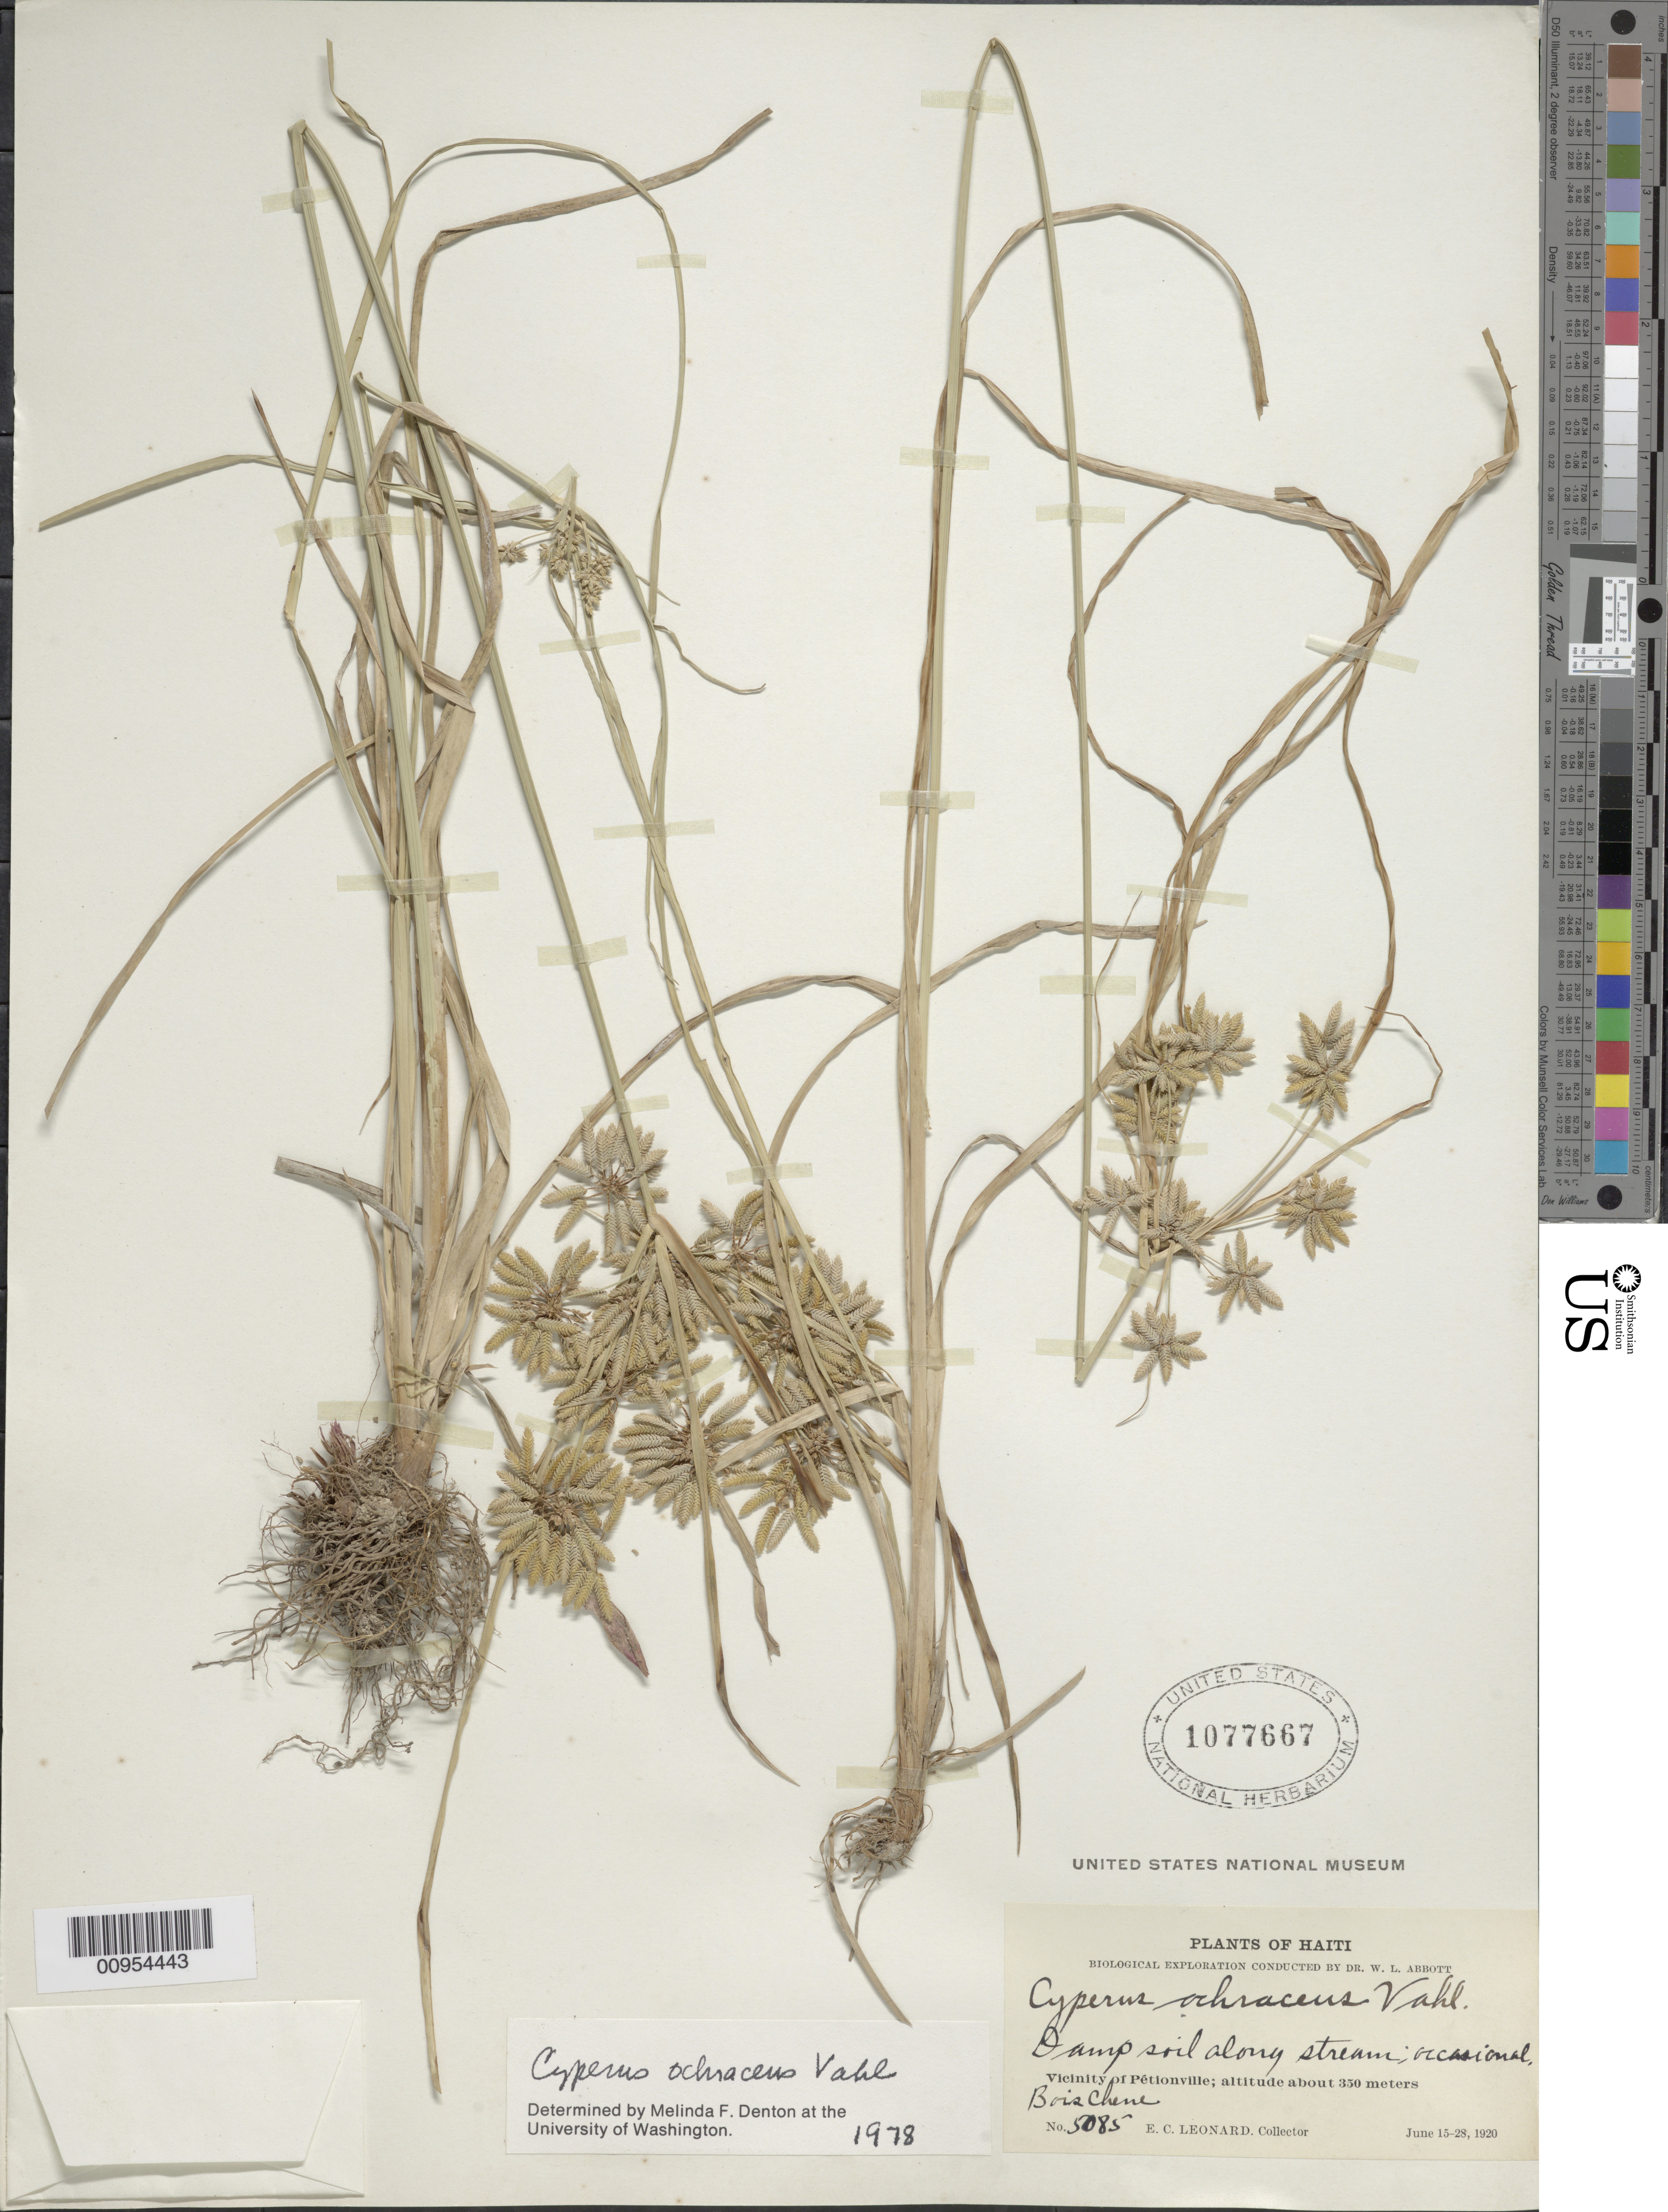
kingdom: Plantae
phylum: Tracheophyta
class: Liliopsida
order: Poales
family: Cyperaceae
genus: Cyperus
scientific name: Cyperus ochraceus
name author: Vahl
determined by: Denton, M. F.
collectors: E. C. Leonard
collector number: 5085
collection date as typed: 15 Jun 1920 to 28 Jun 1920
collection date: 1920-06-15/1920-06-28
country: Haiti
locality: Vicinity of Pétionville, along stream, Bois Chene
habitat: Damp soil along stream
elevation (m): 350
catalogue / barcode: US 1077667